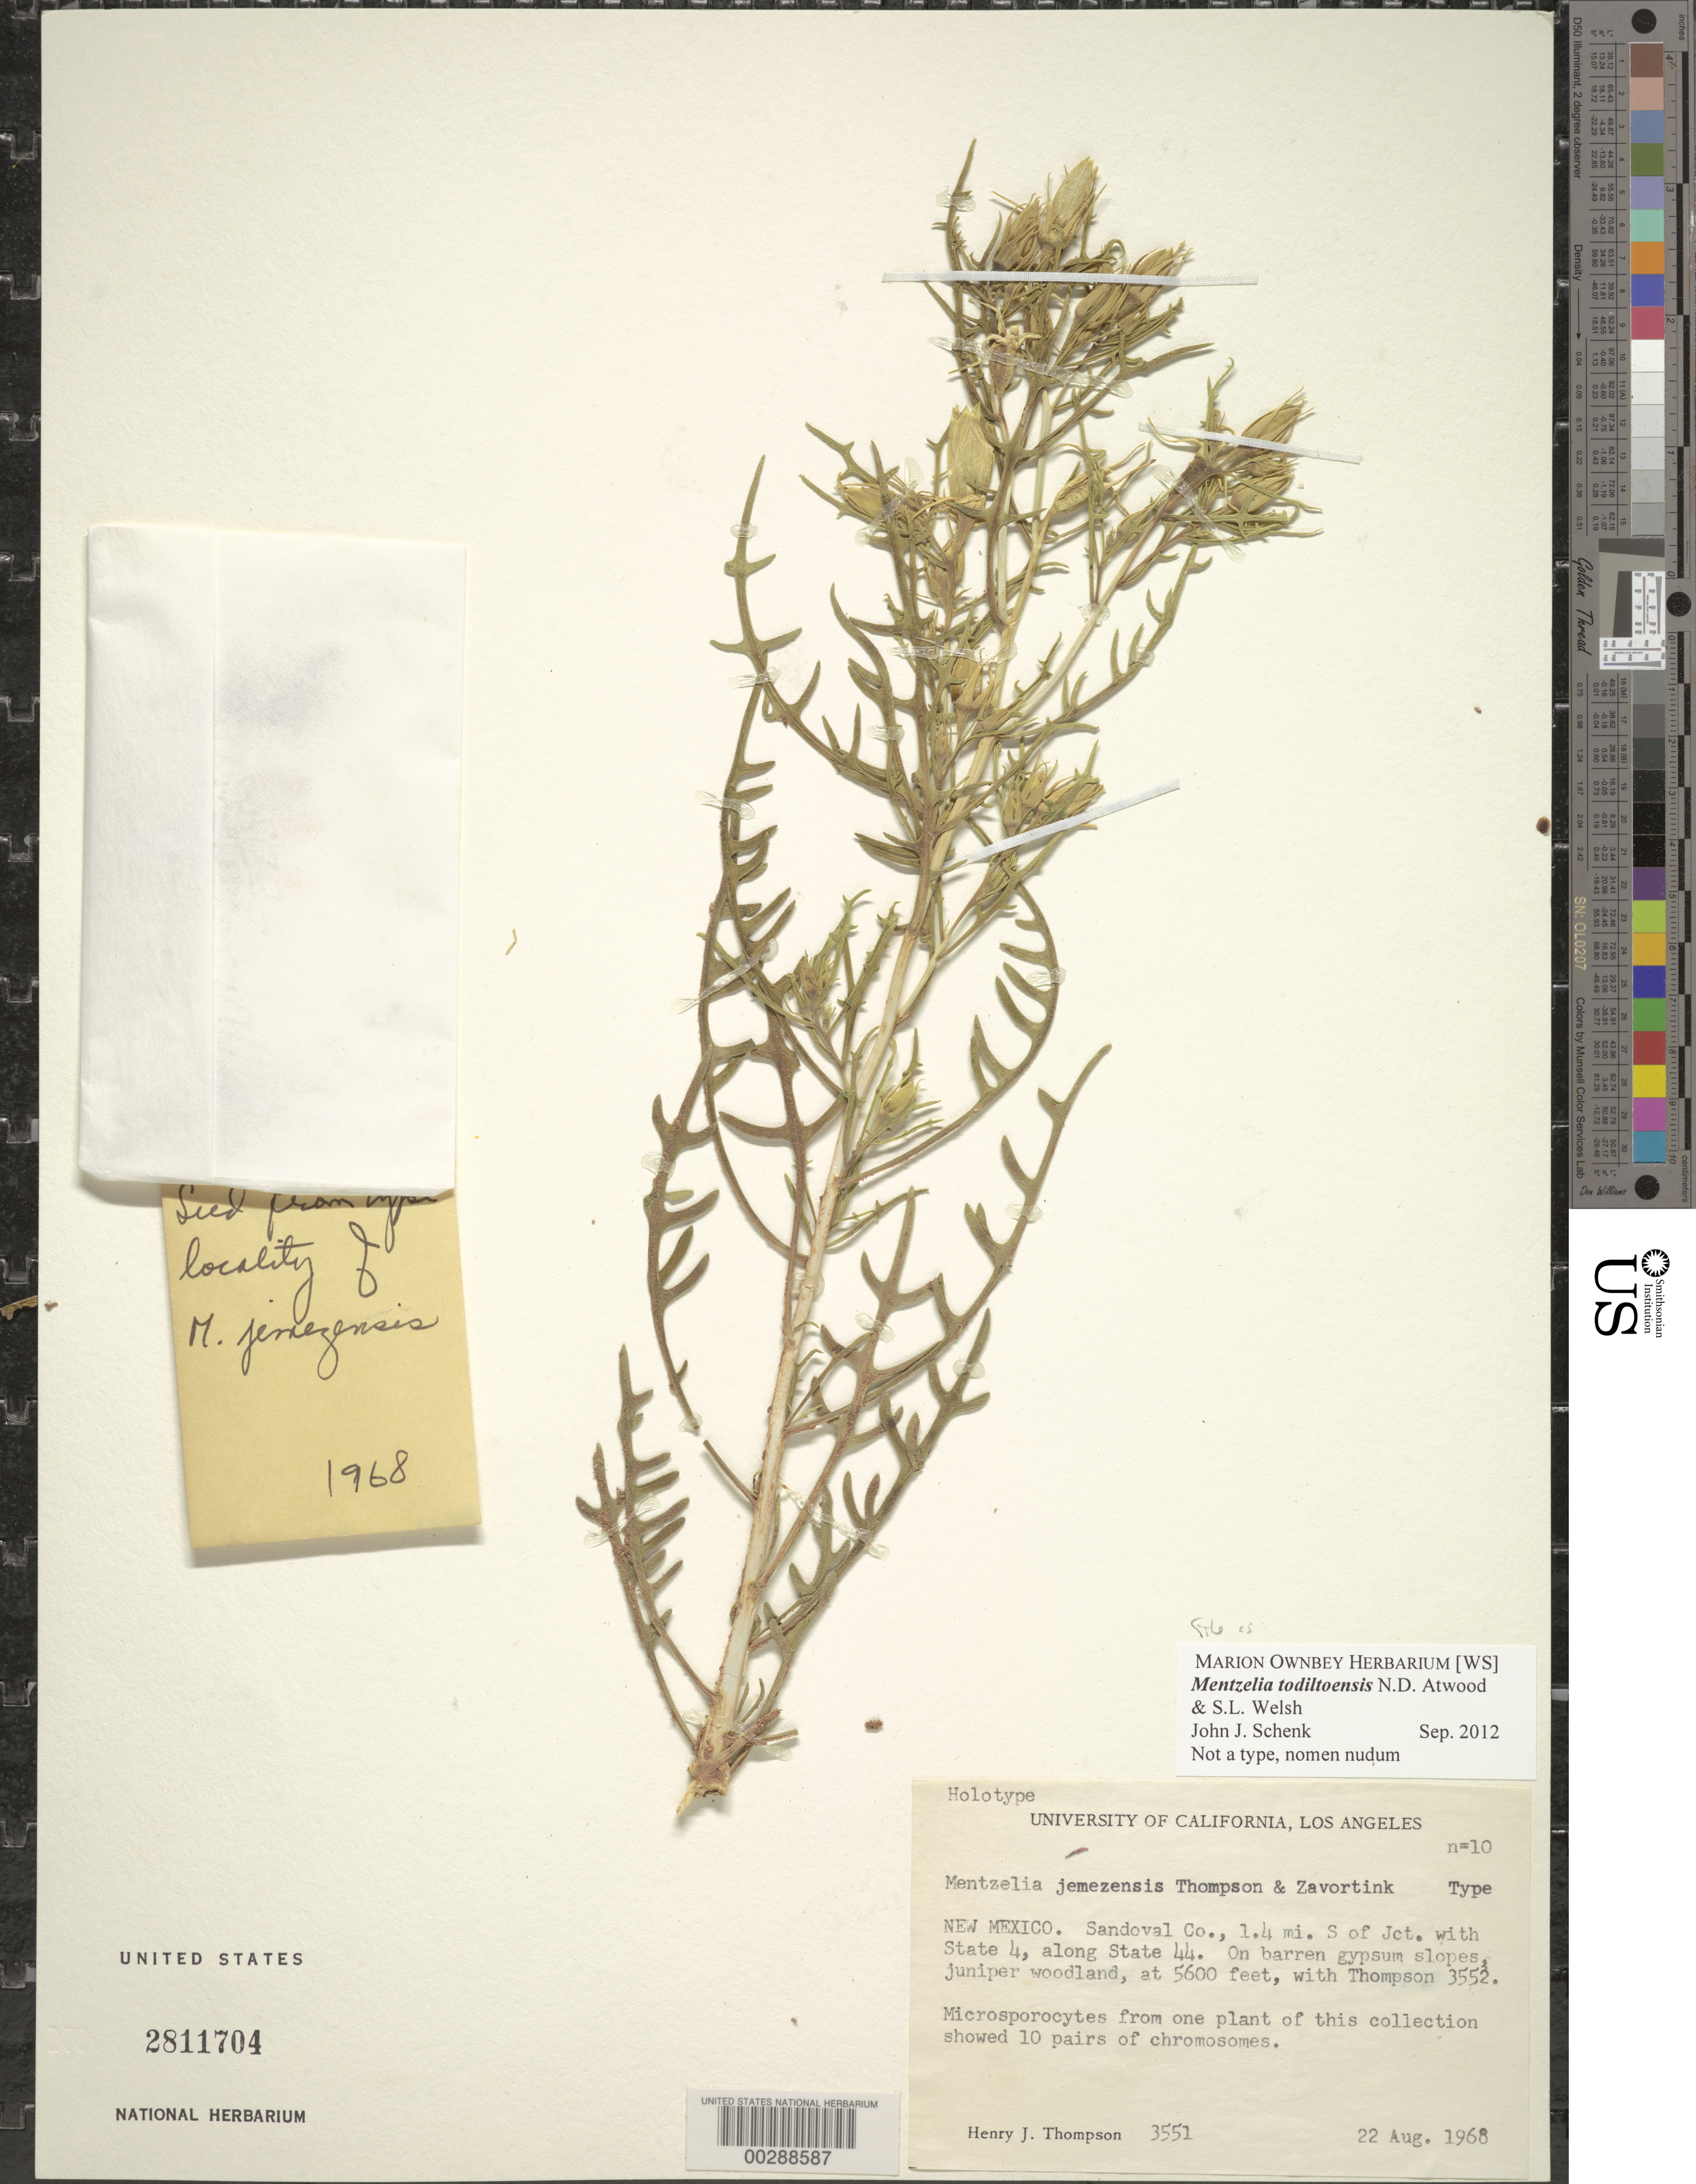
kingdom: Plantae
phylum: Tracheophyta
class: Magnoliopsida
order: Cornales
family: Loasaceae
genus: Mentzelia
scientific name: Mentzelia todiltoensis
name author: Atwood & S.L. Welsh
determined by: Schenk, John J.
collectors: H. J. Thompson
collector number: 3551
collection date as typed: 22 Aug 1968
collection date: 1968-08-22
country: United States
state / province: New Mexico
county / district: Sandoval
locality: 1.4 mi S of junction with state 4, along state 44.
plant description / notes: Annotated as holotype of Mentzelia jemezensis Thompson & Zavortink, ined. name never published.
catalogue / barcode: US 2811704